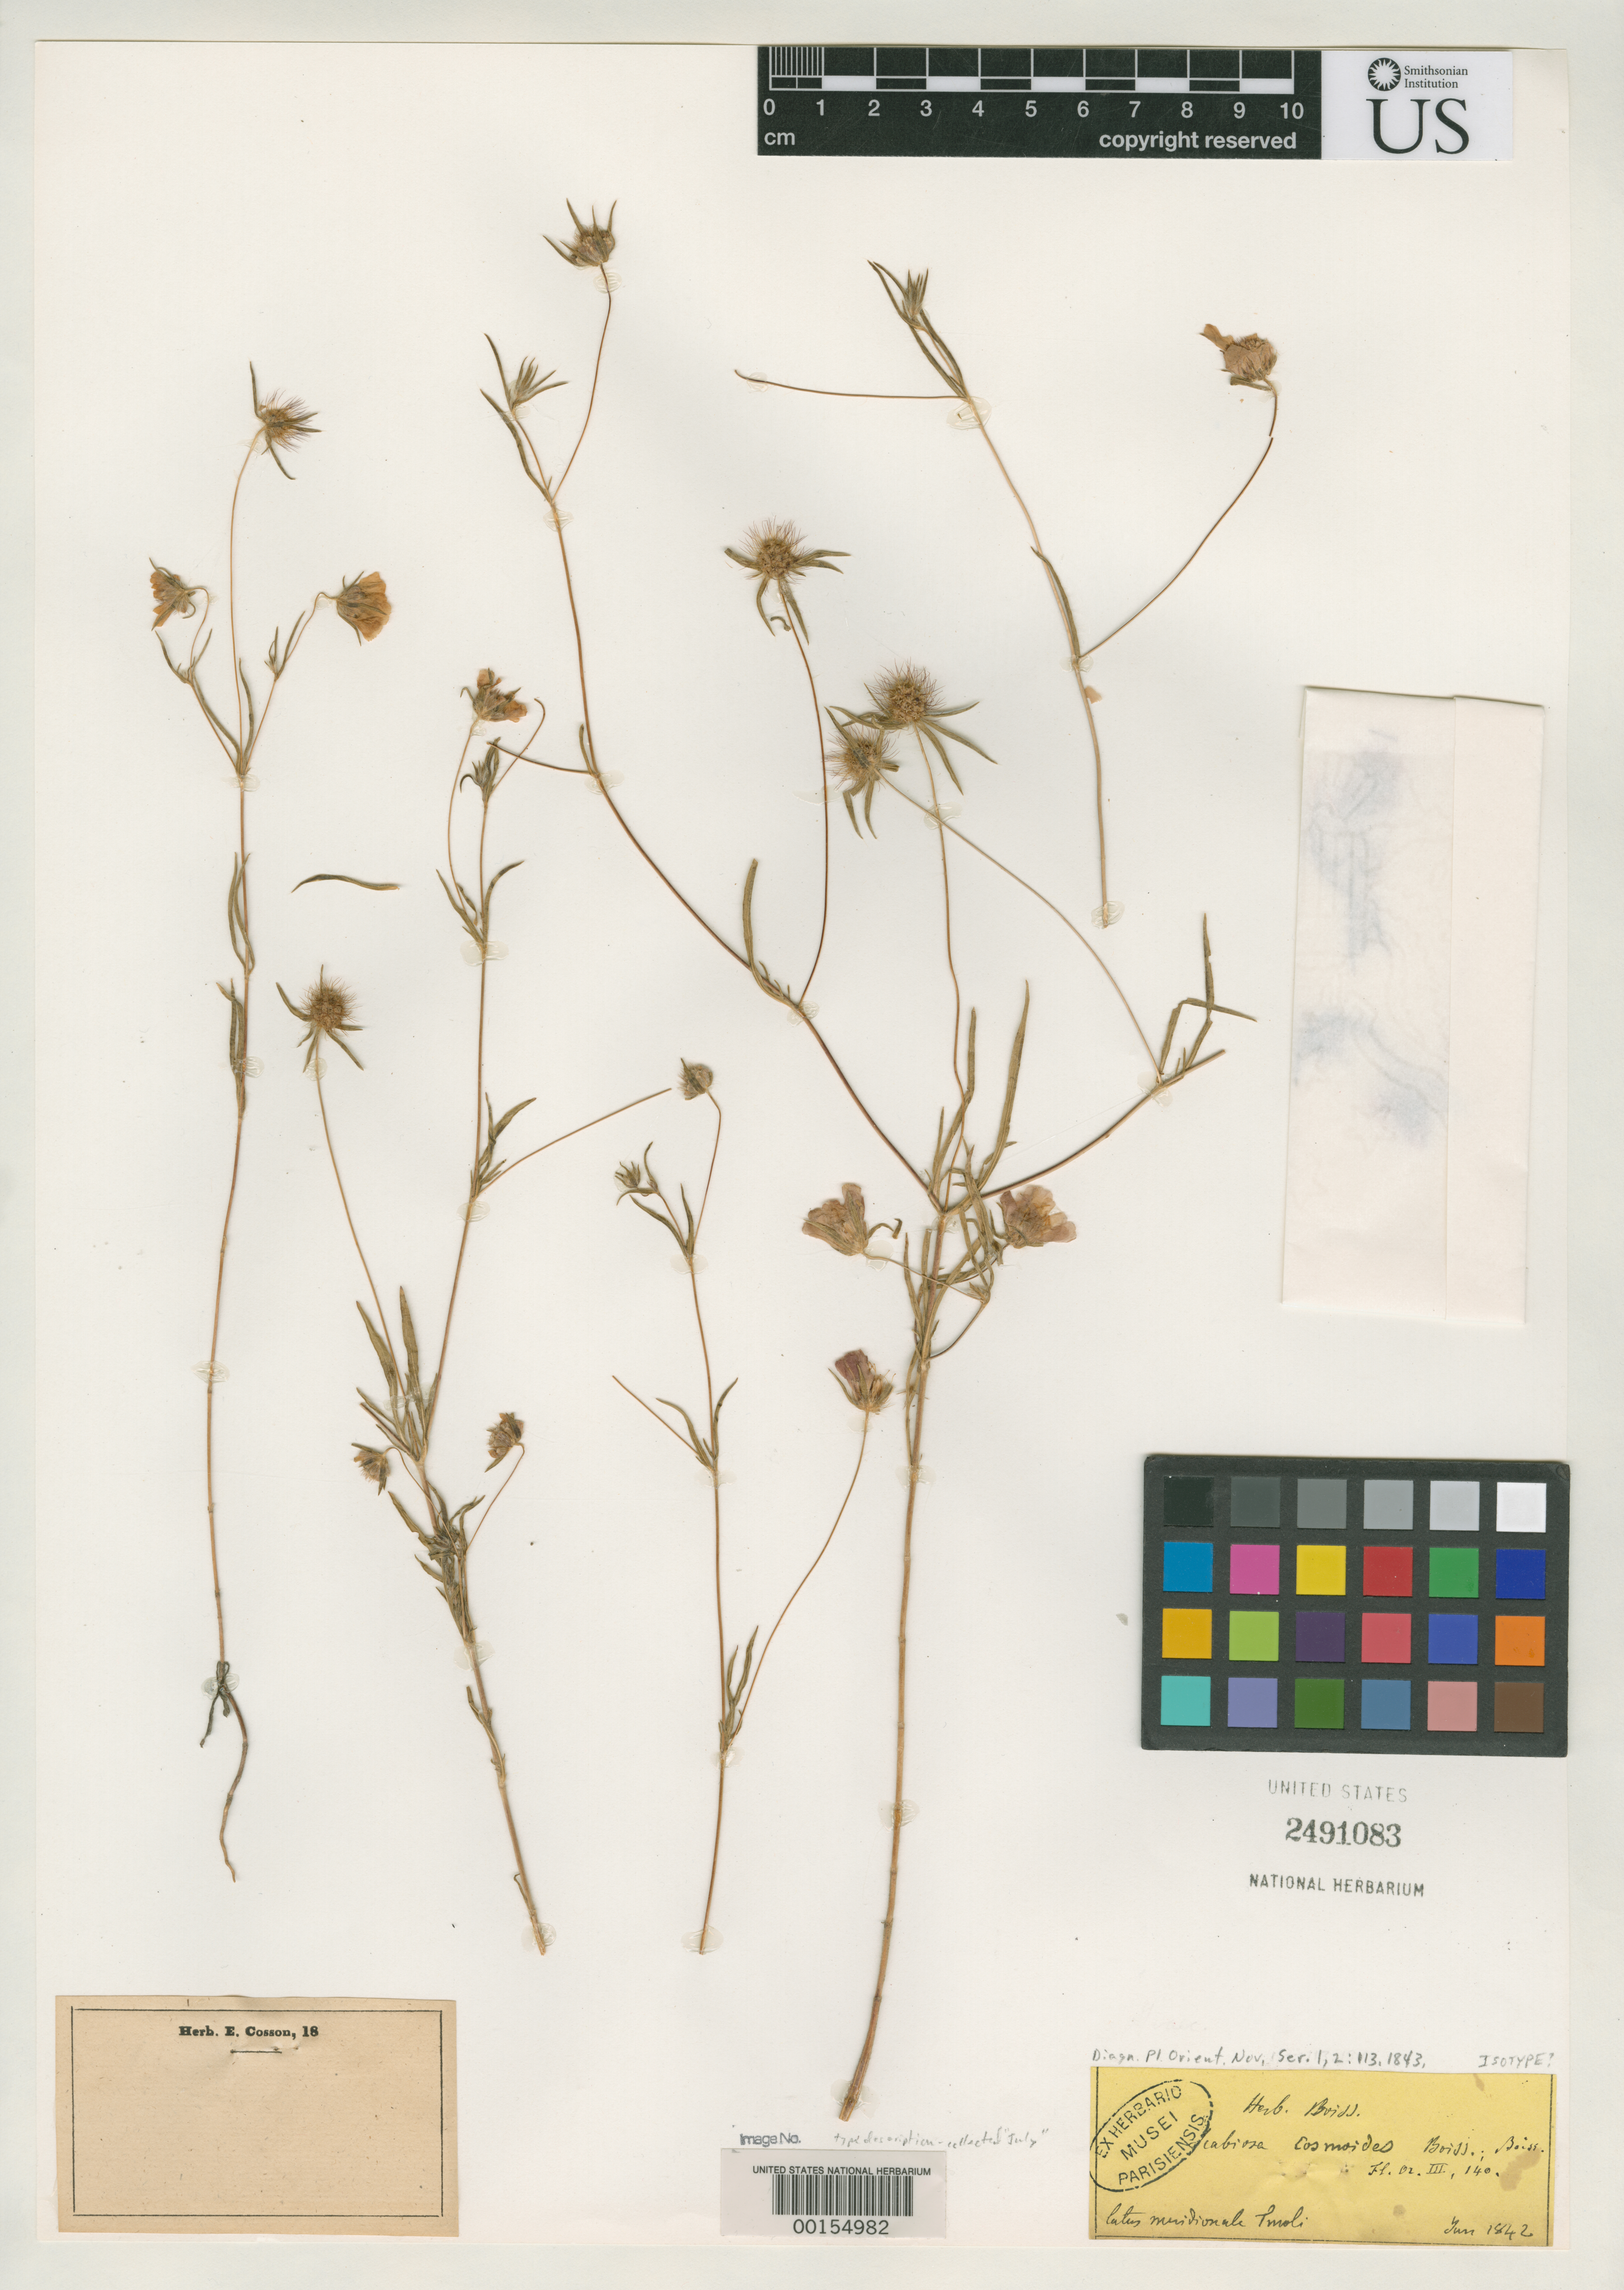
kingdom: Plantae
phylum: Tracheophyta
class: Magnoliopsida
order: Dipsacales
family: Caprifoliaceae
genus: Scabiosa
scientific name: Scabiosa cosmoides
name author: Boiss.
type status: Possible Isotype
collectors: P. Boissier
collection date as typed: Jun 1842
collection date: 1842-06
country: Turkey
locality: Latus Meridionale tmoli.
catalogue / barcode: US 2491083